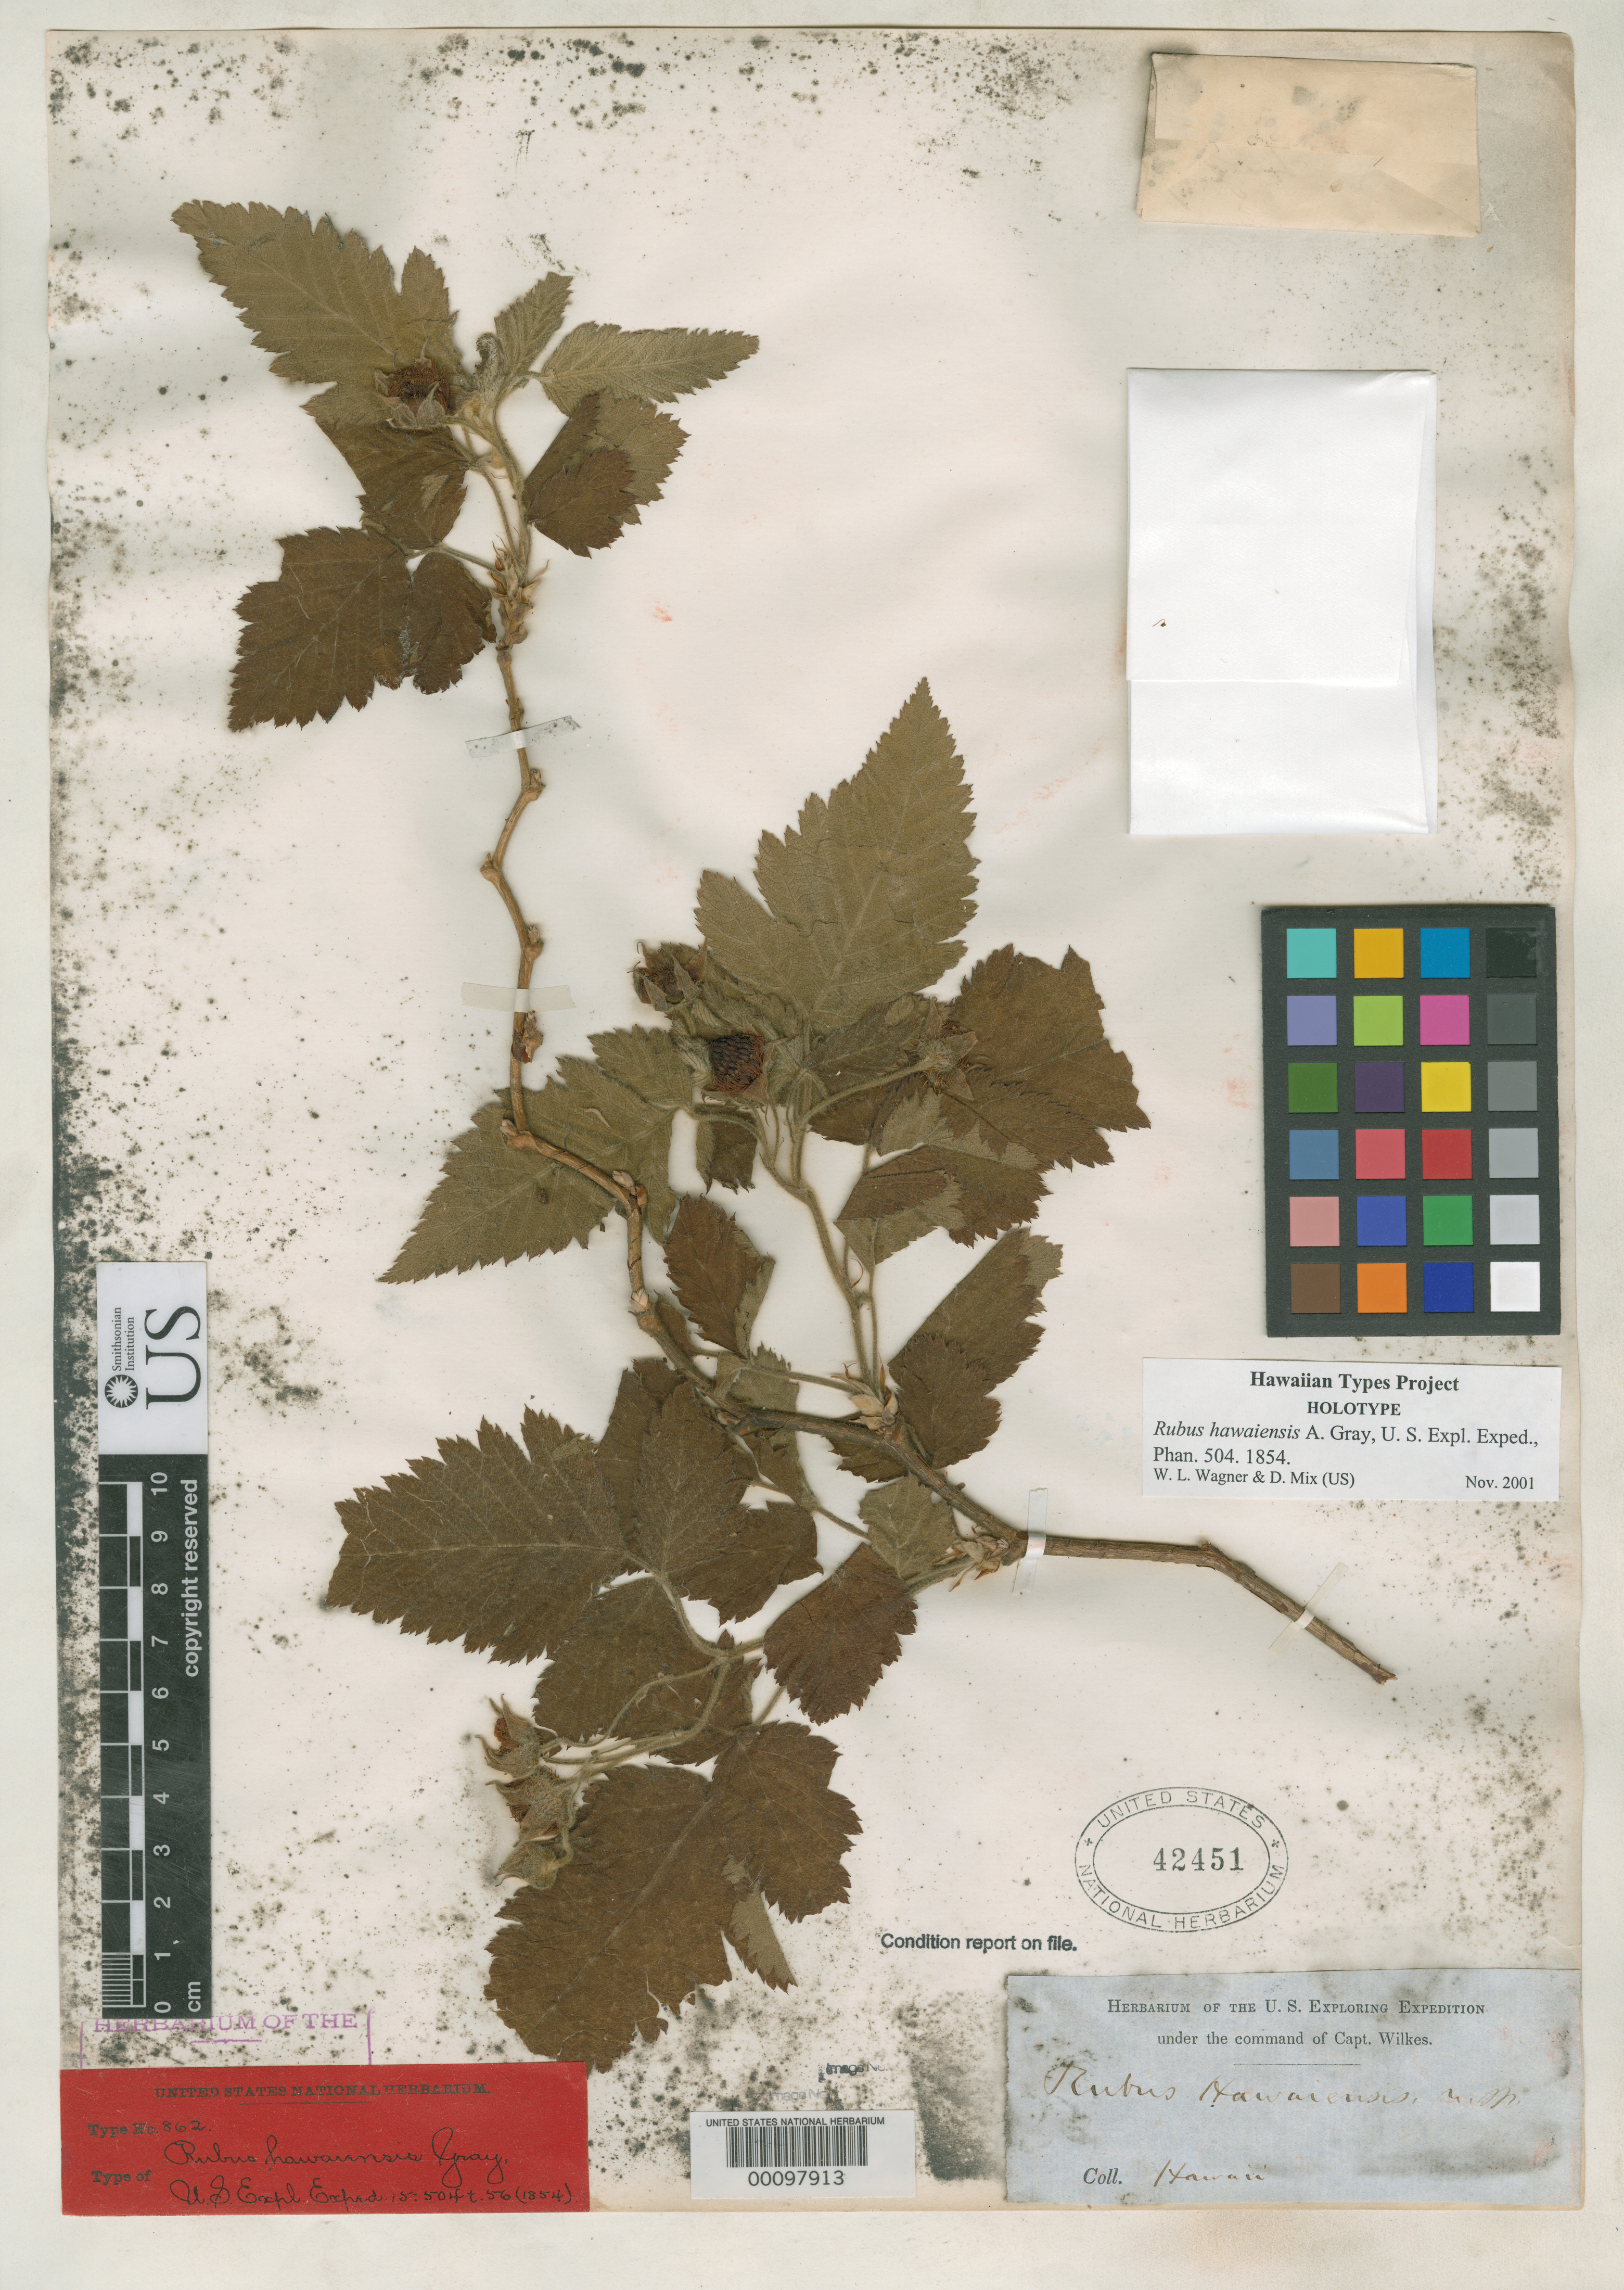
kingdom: Plantae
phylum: Tracheophyta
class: Magnoliopsida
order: Rosales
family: Rosaceae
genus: Rubus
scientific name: Rubus hawaiensis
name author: A. Gray in Wilkes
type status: Holotype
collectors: Wilkes Explor. Exped.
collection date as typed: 1838 to -- --- 1842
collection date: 1838/1842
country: United States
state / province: Hawaii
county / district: Hawaii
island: Hawaii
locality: Mauna Loa.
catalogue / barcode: US 42451